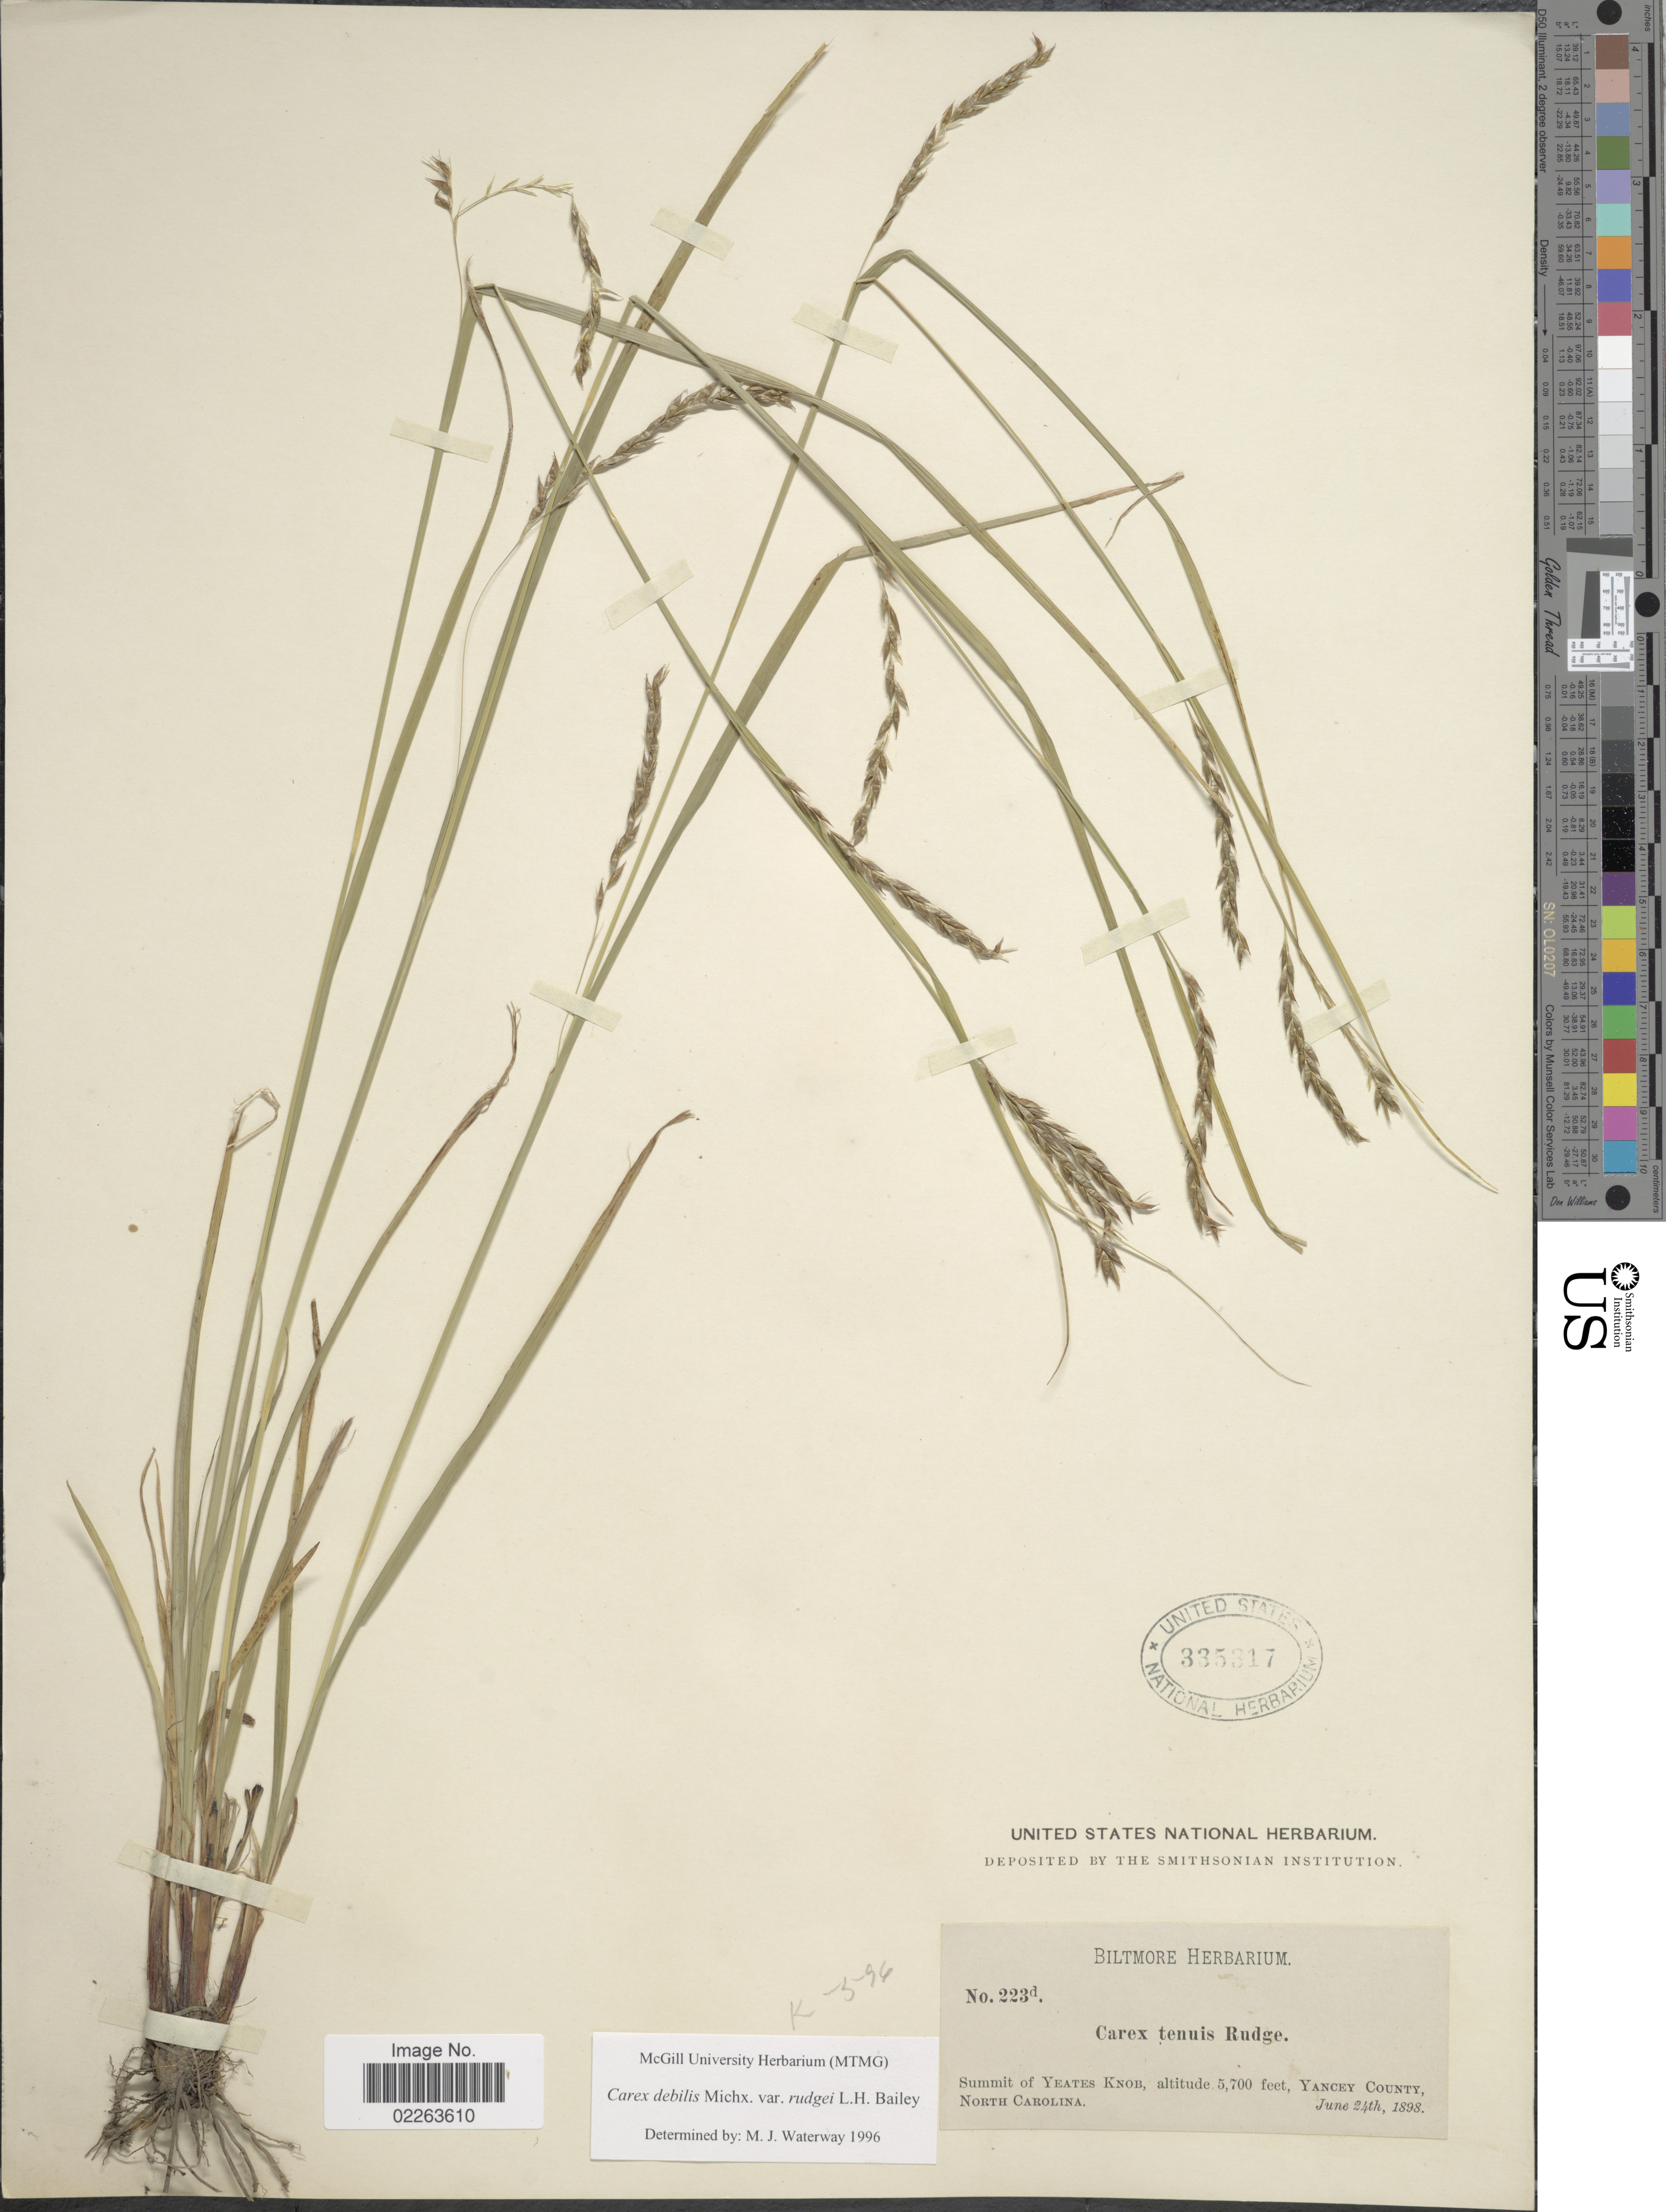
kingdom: Plantae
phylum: Tracheophyta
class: Liliopsida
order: Poales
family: Cyperaceae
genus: Carex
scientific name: Carex flexuosa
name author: Muhl. ex Willd.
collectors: ex herb. Biltmore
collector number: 223d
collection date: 1898-06-24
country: United States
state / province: North Carolina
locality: Summit of Yeates Knob, Yancey County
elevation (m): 1737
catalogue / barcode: US 335317